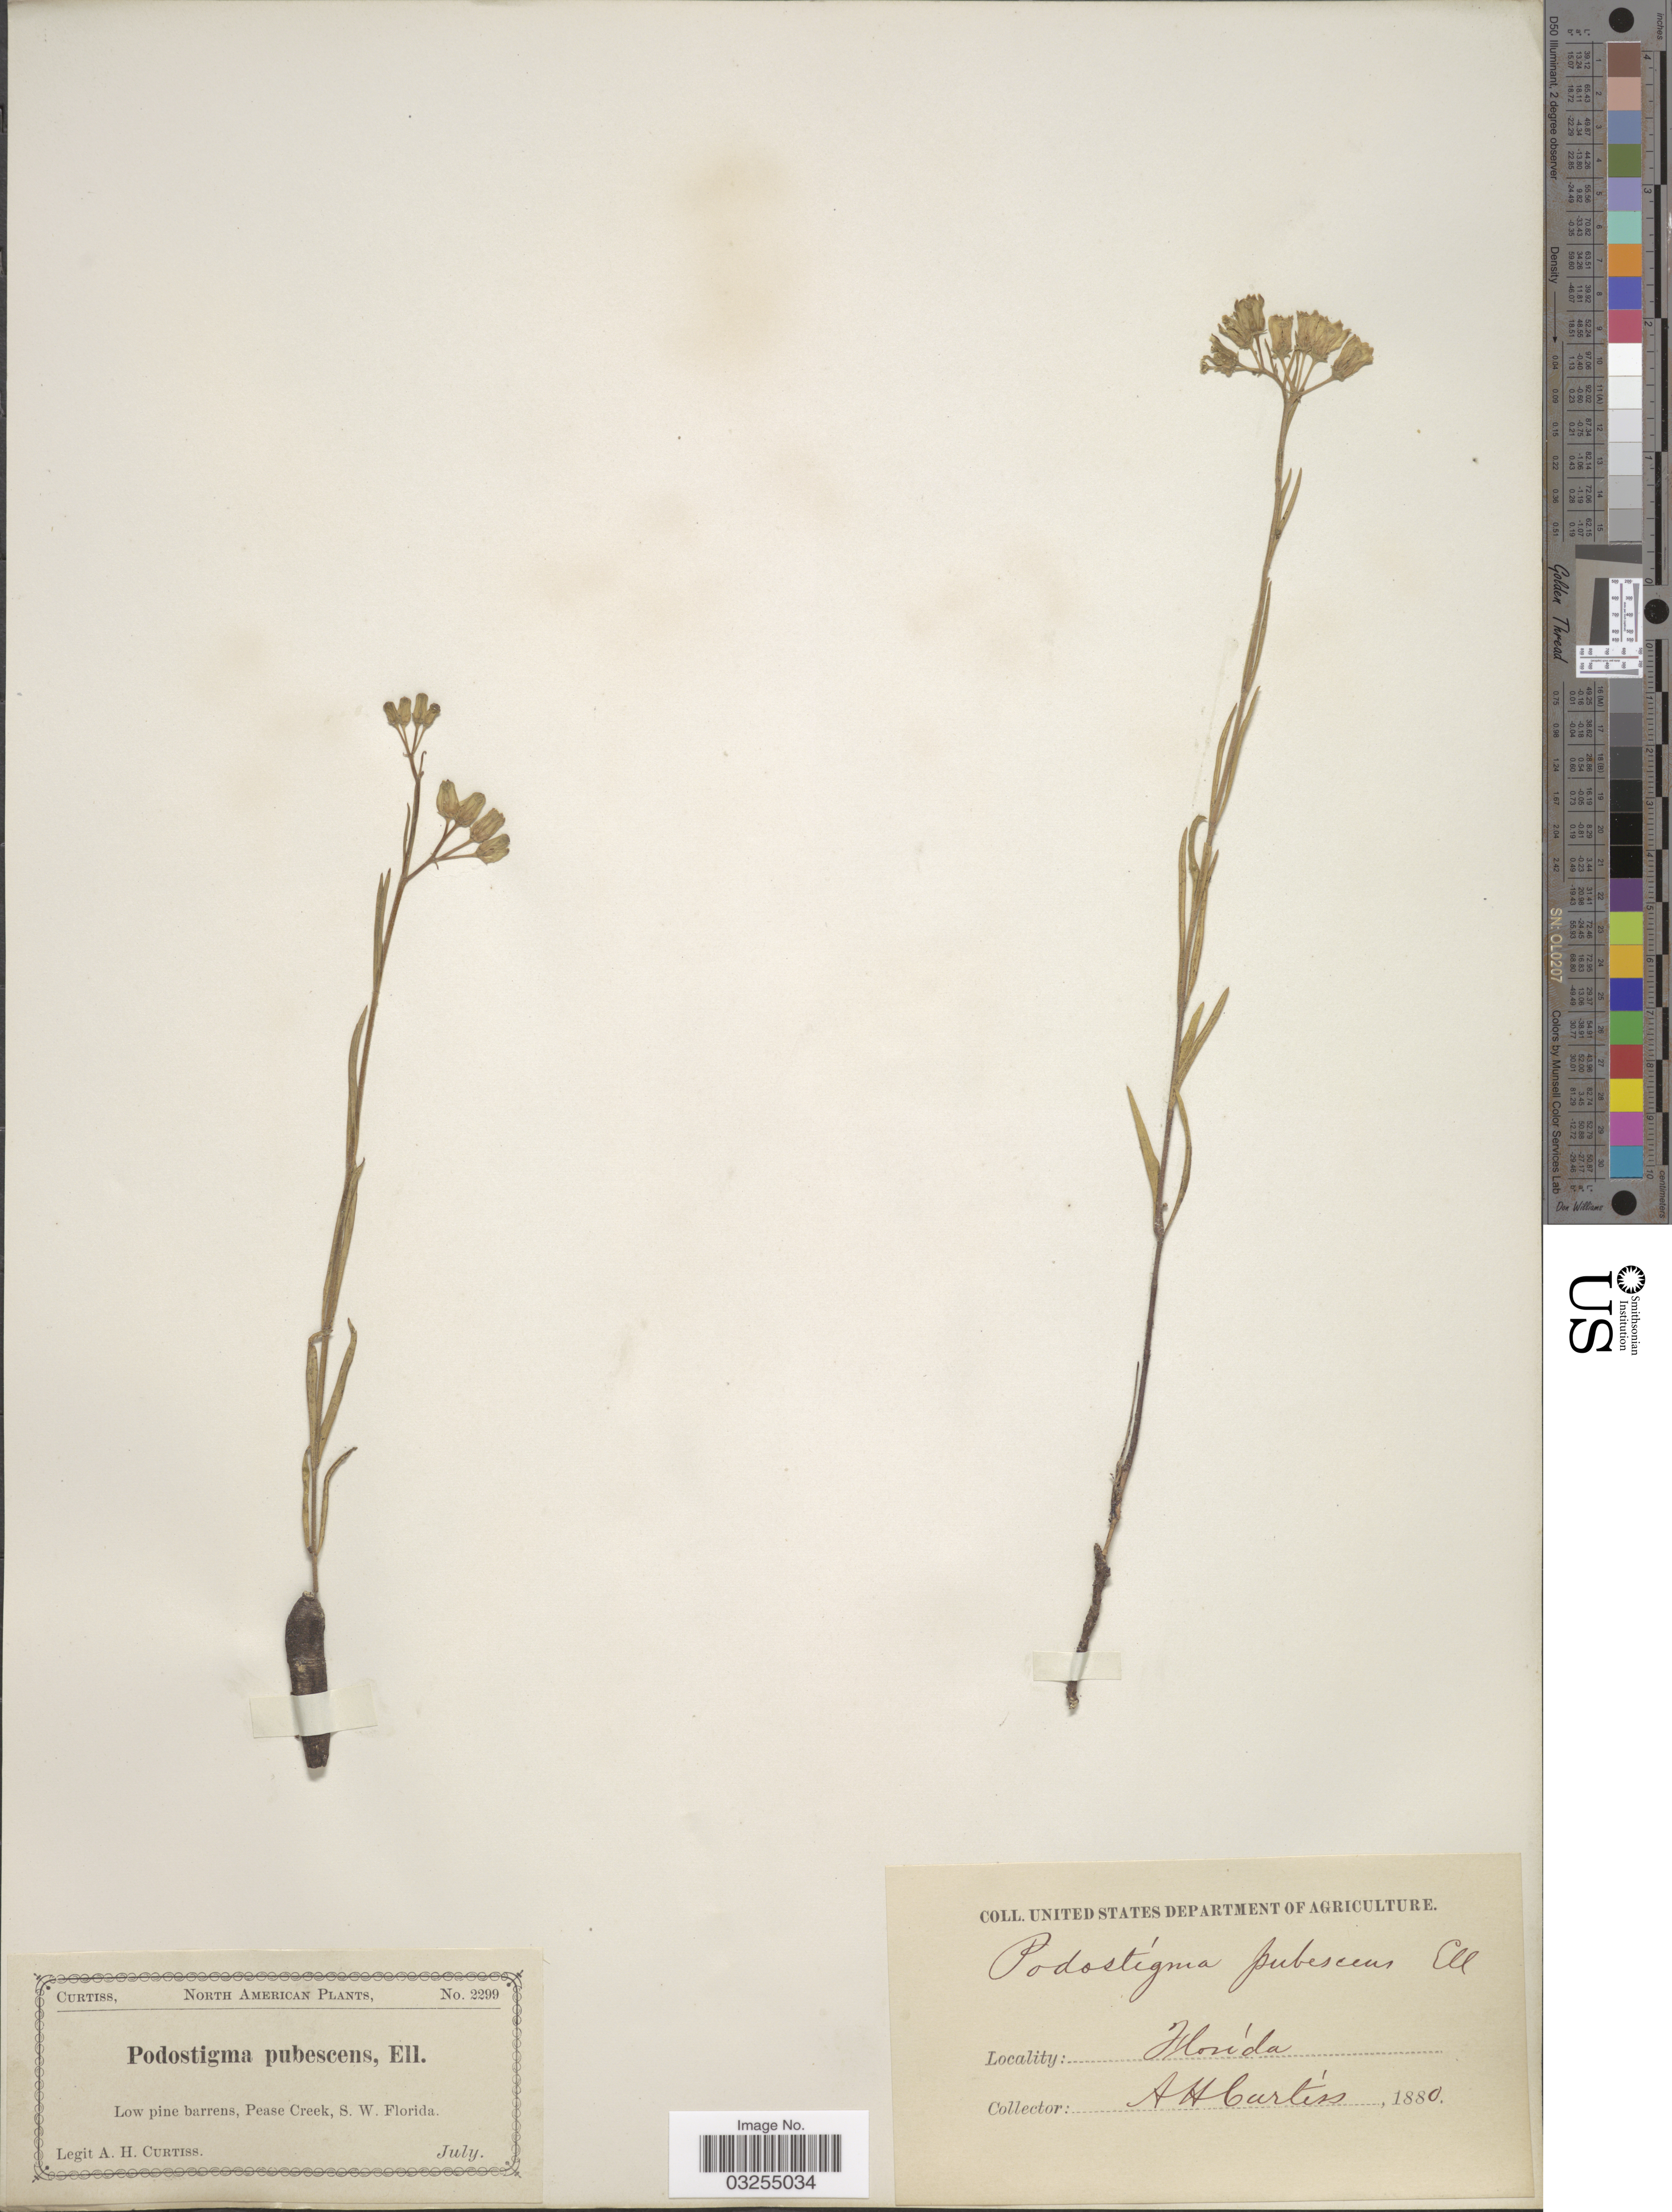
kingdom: Plantae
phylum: Tracheophyta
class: Magnoliopsida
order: Gentianales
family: Apocynaceae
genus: Asclepias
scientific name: Asclepias pedicellata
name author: Walter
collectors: A. H. Curtiss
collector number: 2299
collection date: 1880-07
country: United States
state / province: Florida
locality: Low pine barrens, Pease Creek, S. W. Florida.